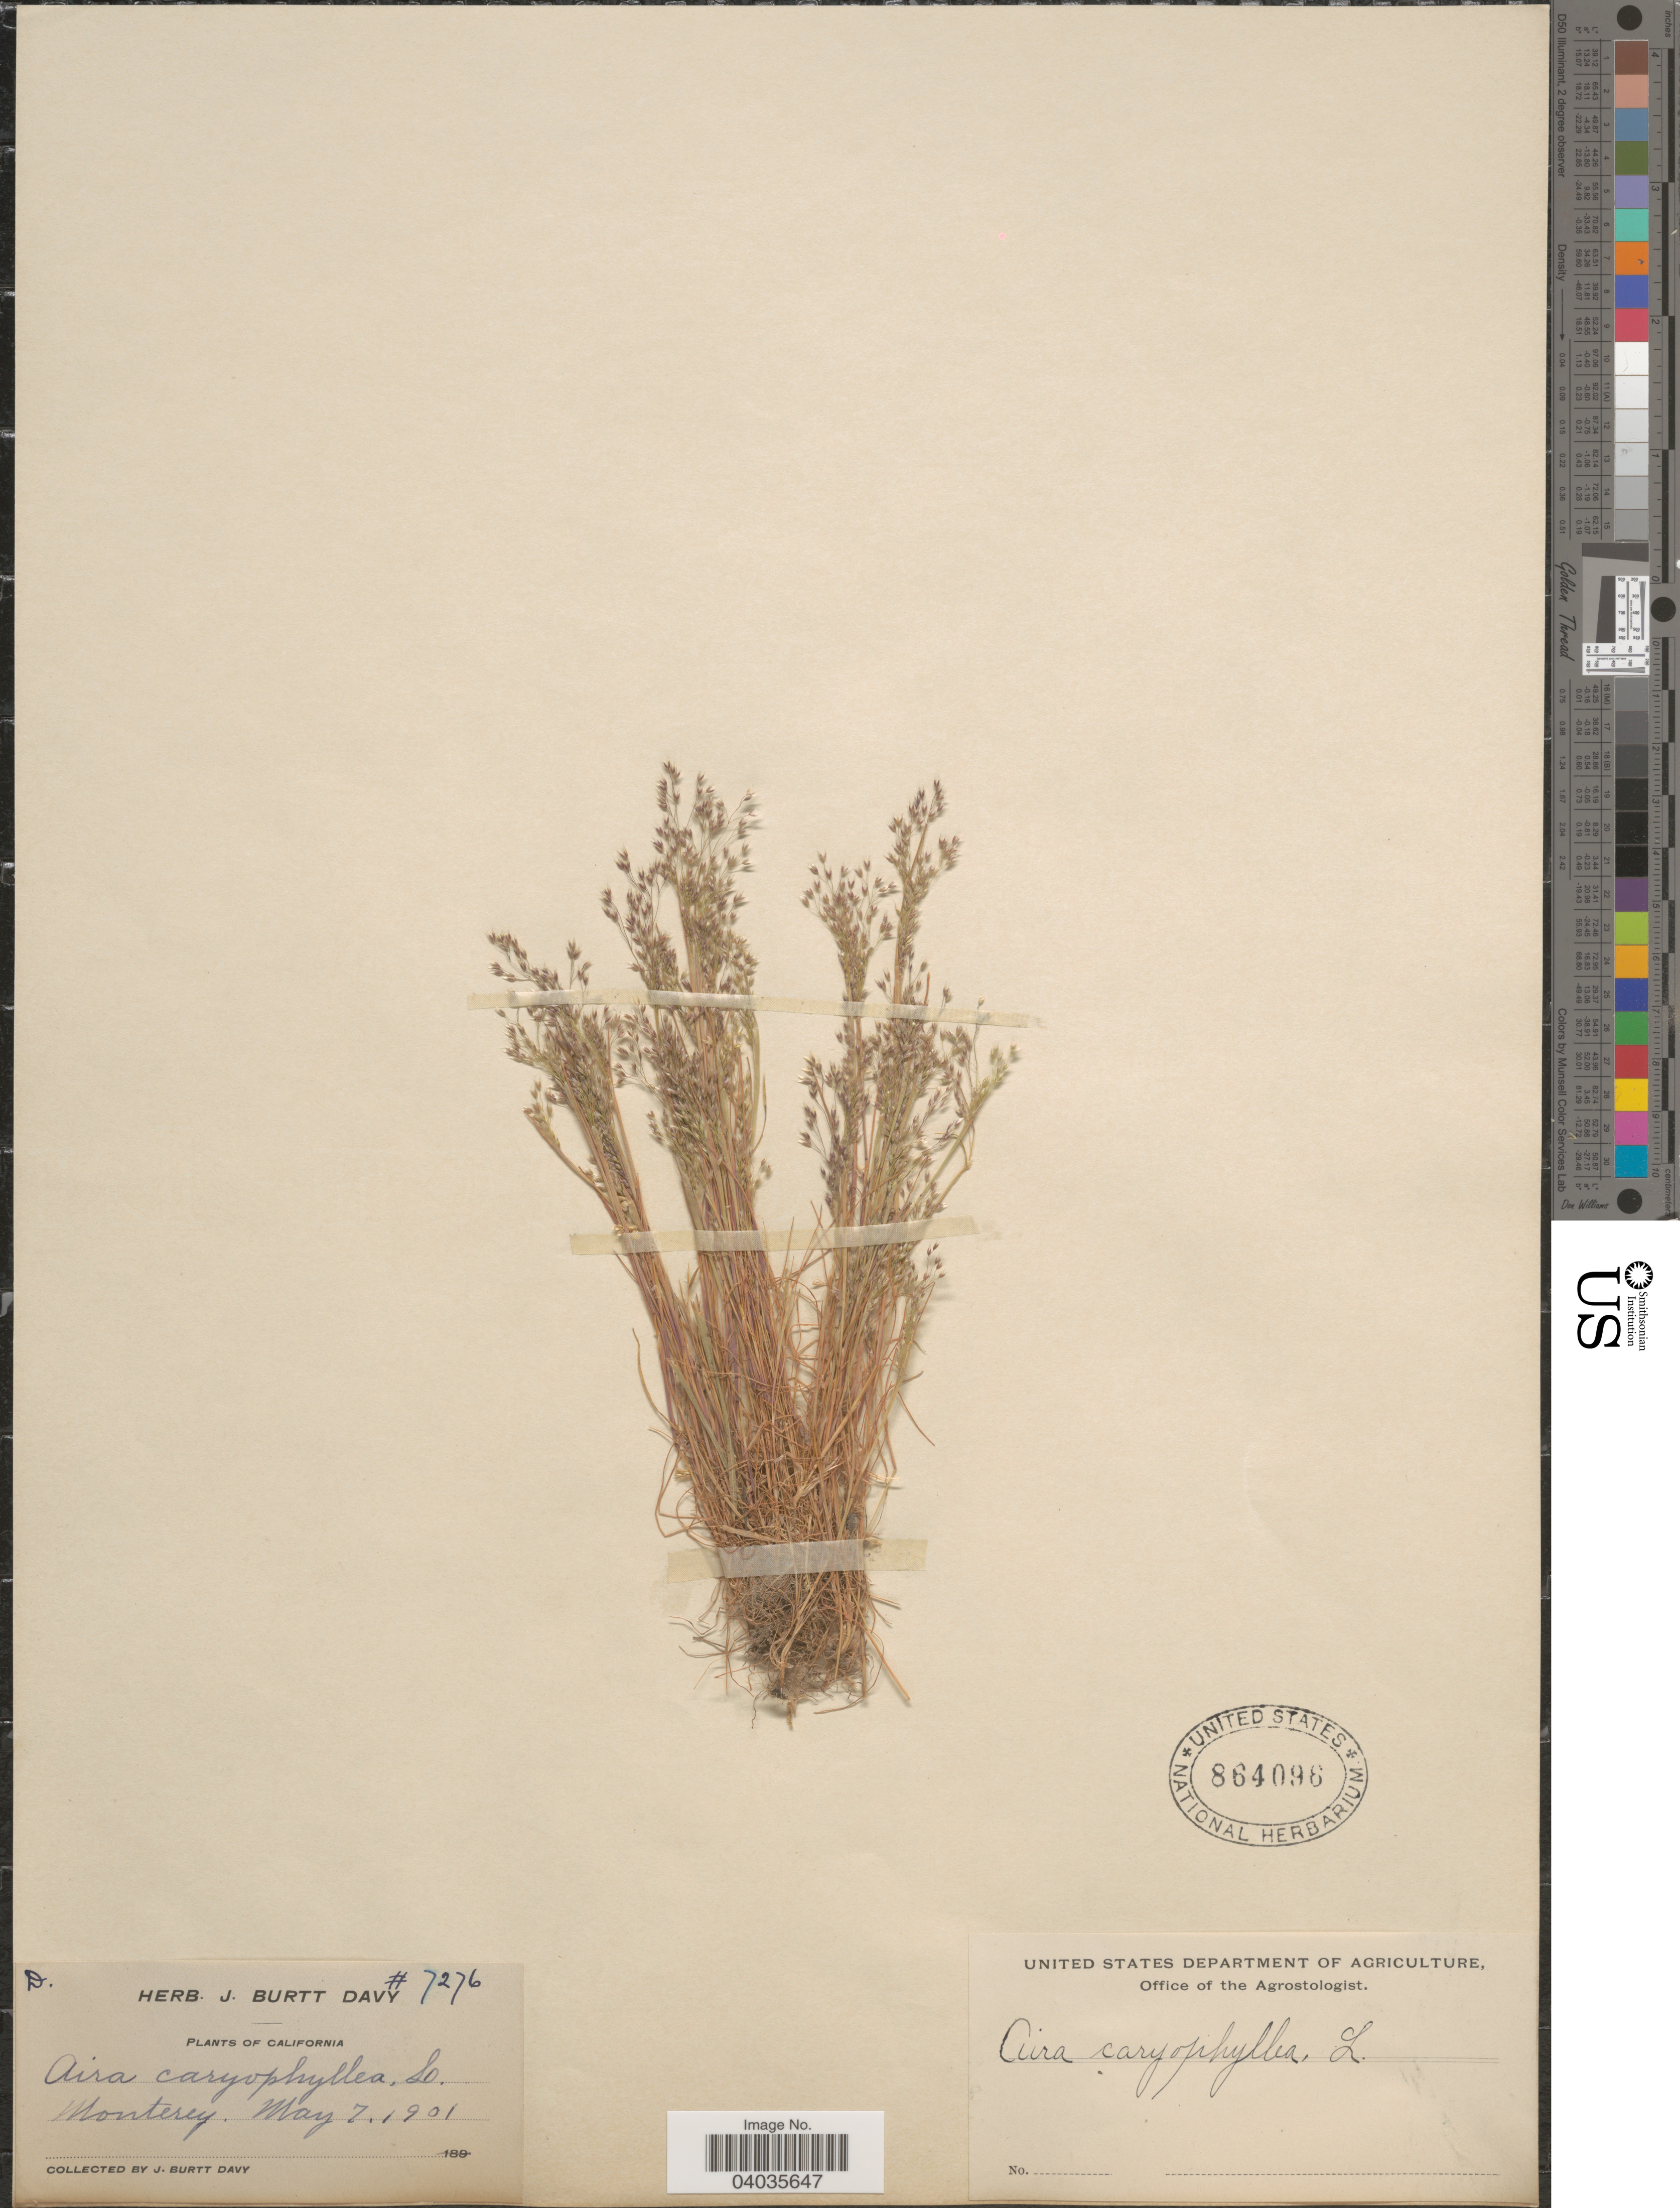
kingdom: Plantae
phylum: Tracheophyta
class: Liliopsida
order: Poales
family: Poaceae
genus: Aira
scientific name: Aira caryophyllea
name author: L.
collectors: J. Burtt Davy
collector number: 7276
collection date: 1901-05-07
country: United States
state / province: California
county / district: Monterey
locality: Monterey.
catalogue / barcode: US 864096